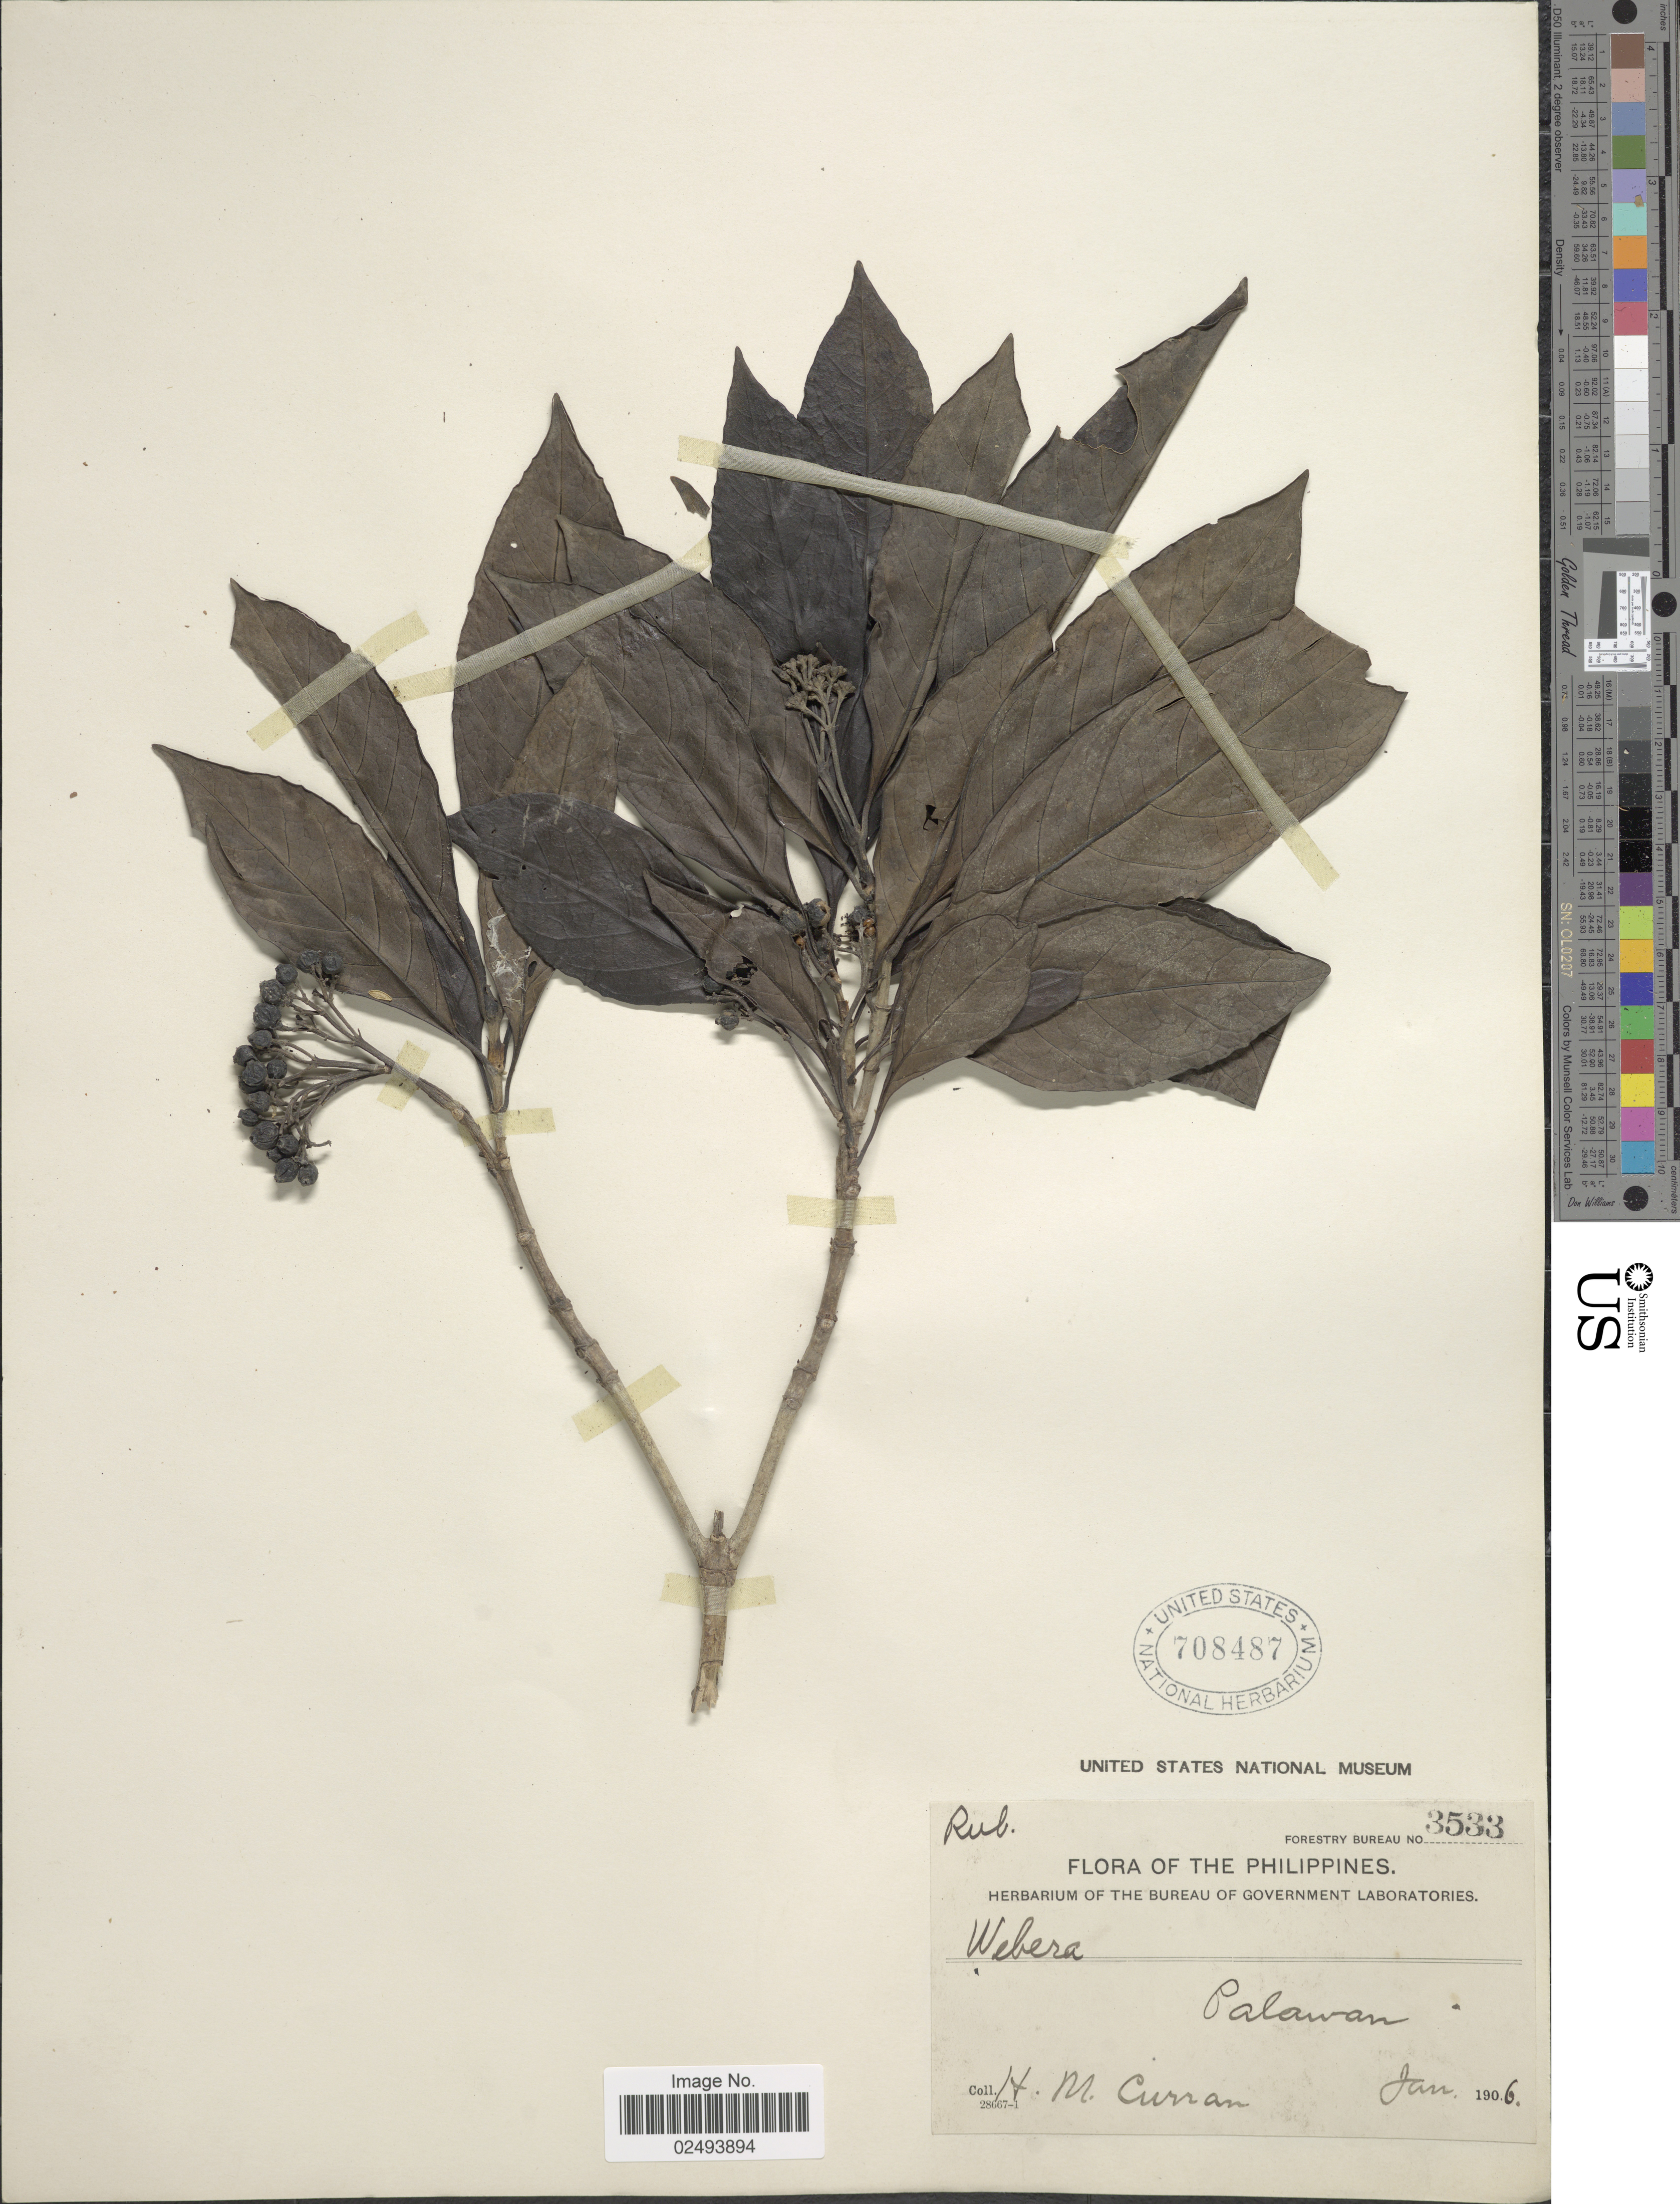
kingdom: Plantae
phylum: Tracheophyta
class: Magnoliopsida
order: Gentianales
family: Rubiaceae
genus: Tarenna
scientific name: Tarenna sp.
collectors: H. M. Curran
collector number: Forestry Bureau 3533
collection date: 1906-01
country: Philippines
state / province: Mimaropa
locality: Palawan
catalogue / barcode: US 708487